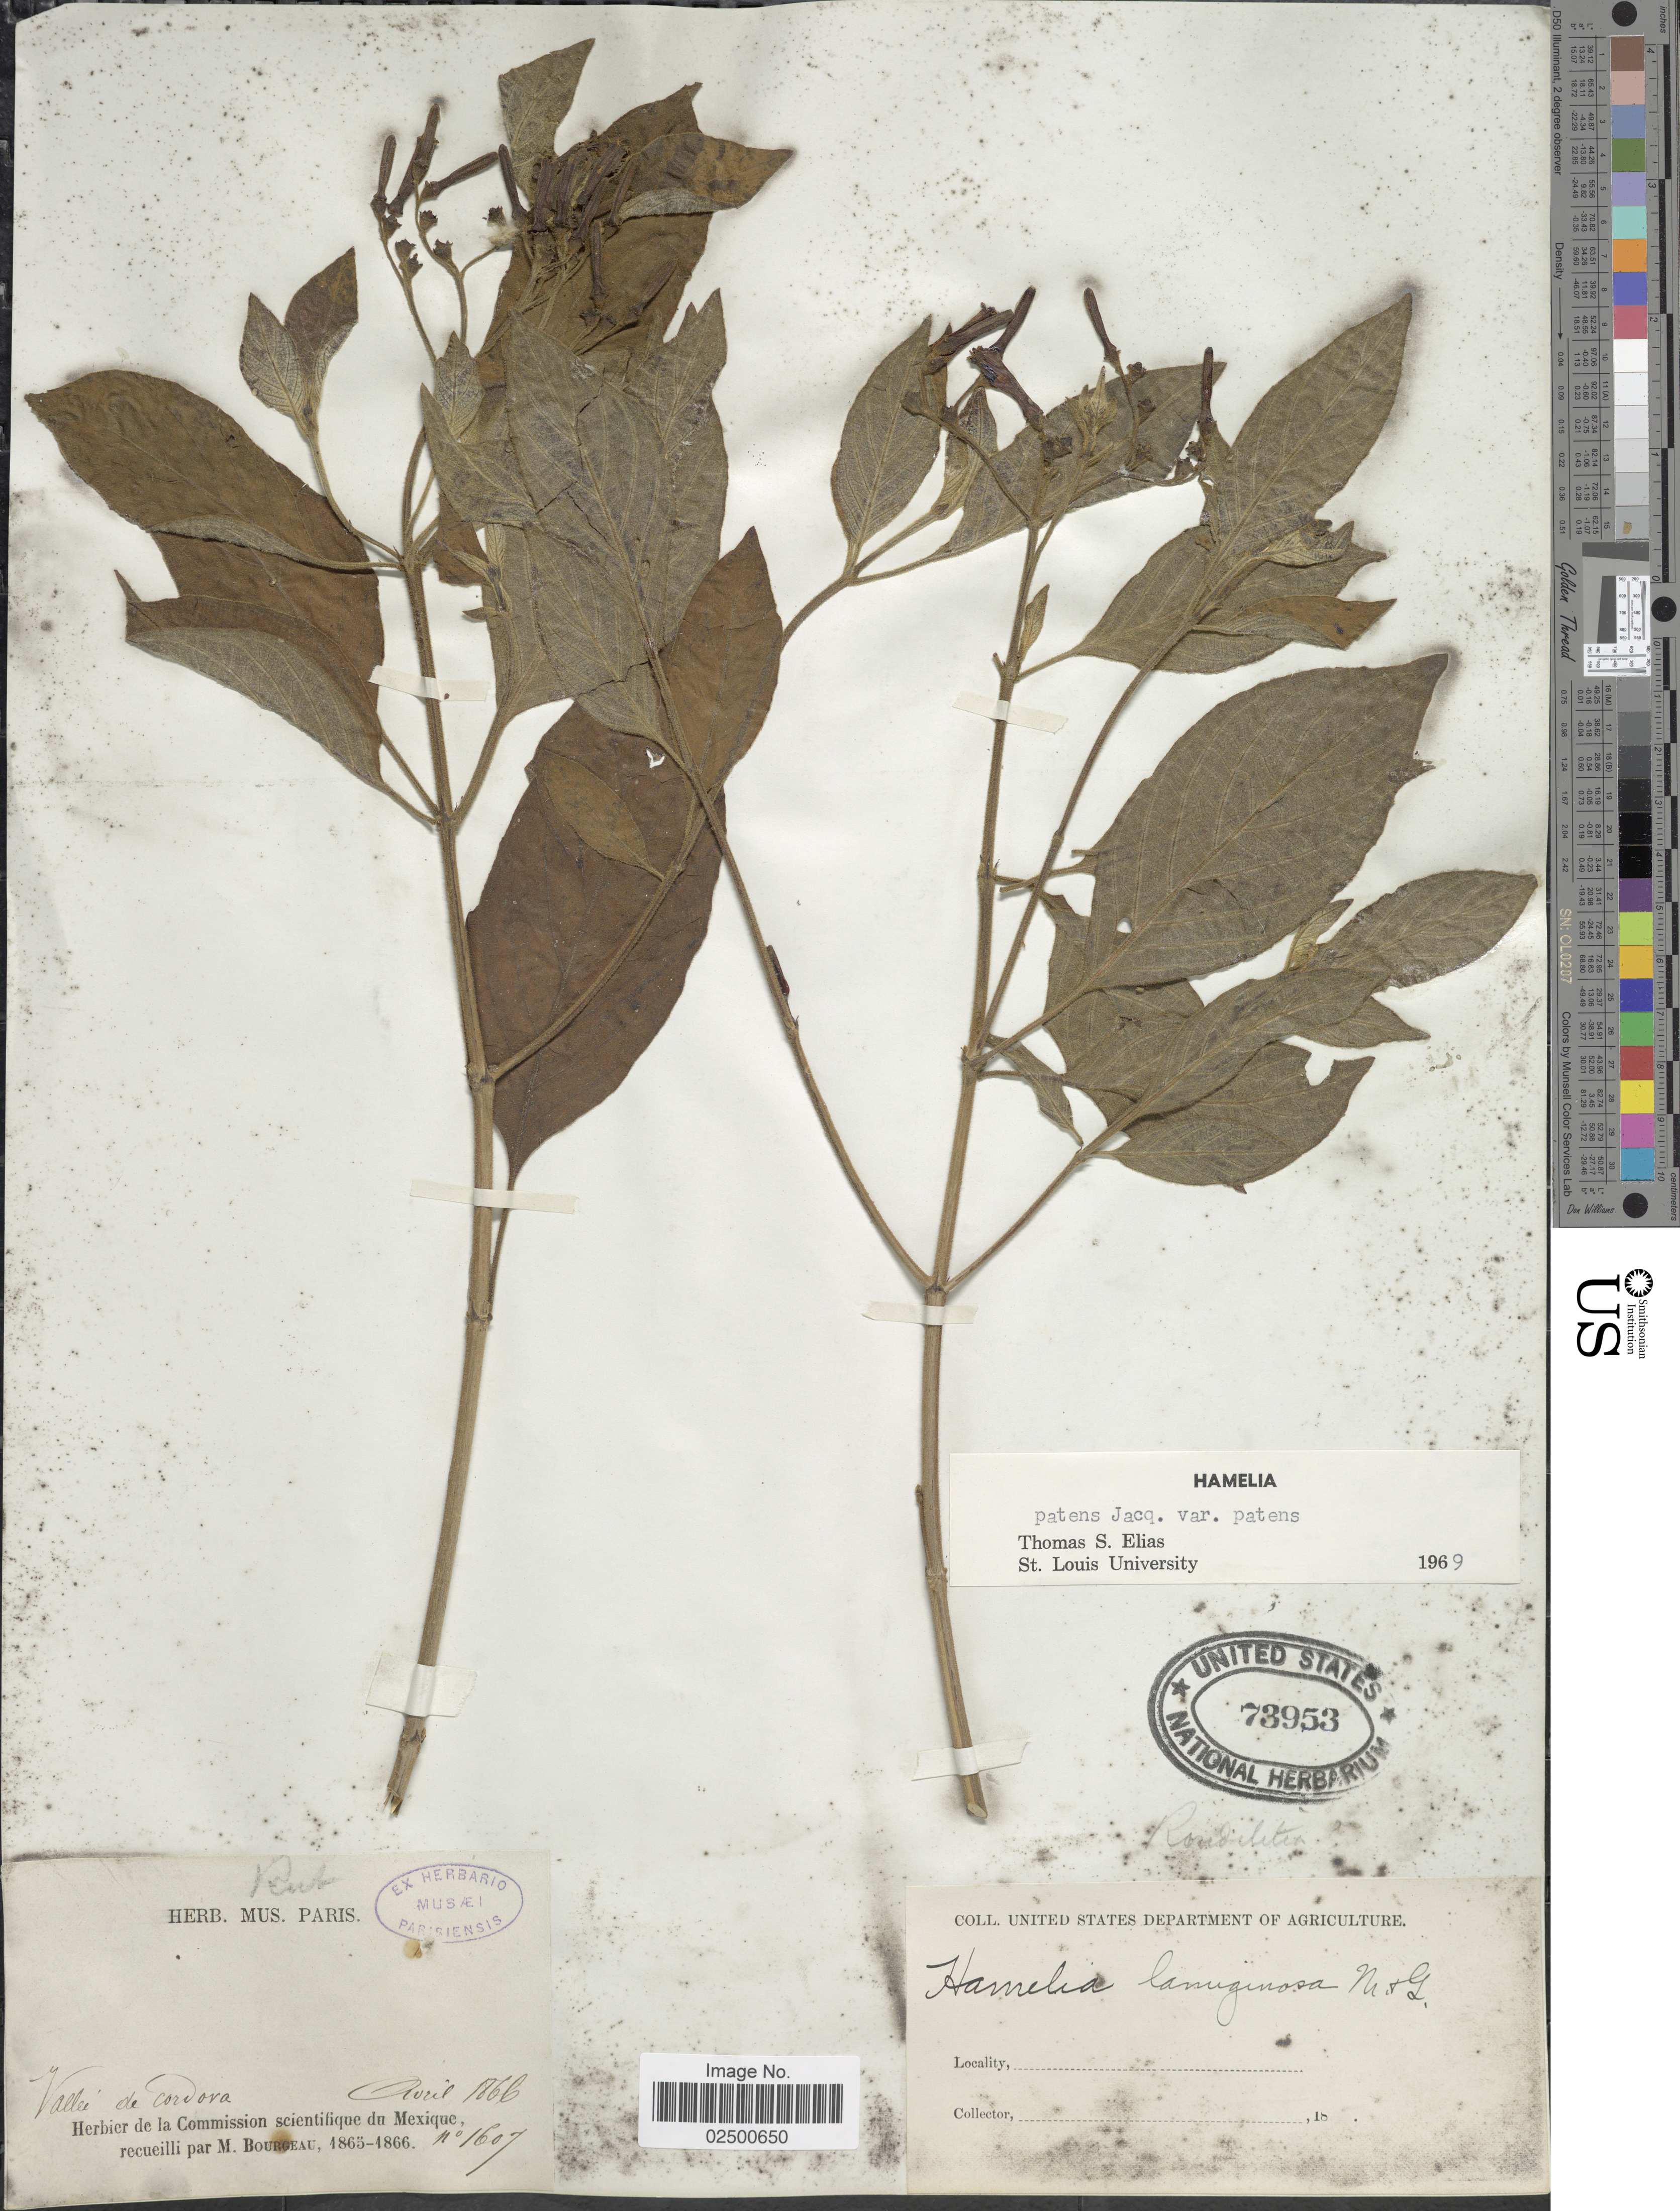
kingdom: Plantae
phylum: Tracheophyta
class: Magnoliopsida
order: Gentianales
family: Rubiaceae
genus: Hamelia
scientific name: Hamelia patens var. patens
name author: Jacq.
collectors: M. Bourgeau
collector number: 1607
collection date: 1866-04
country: Mexico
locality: Vallee de Cordora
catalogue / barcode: US 73953